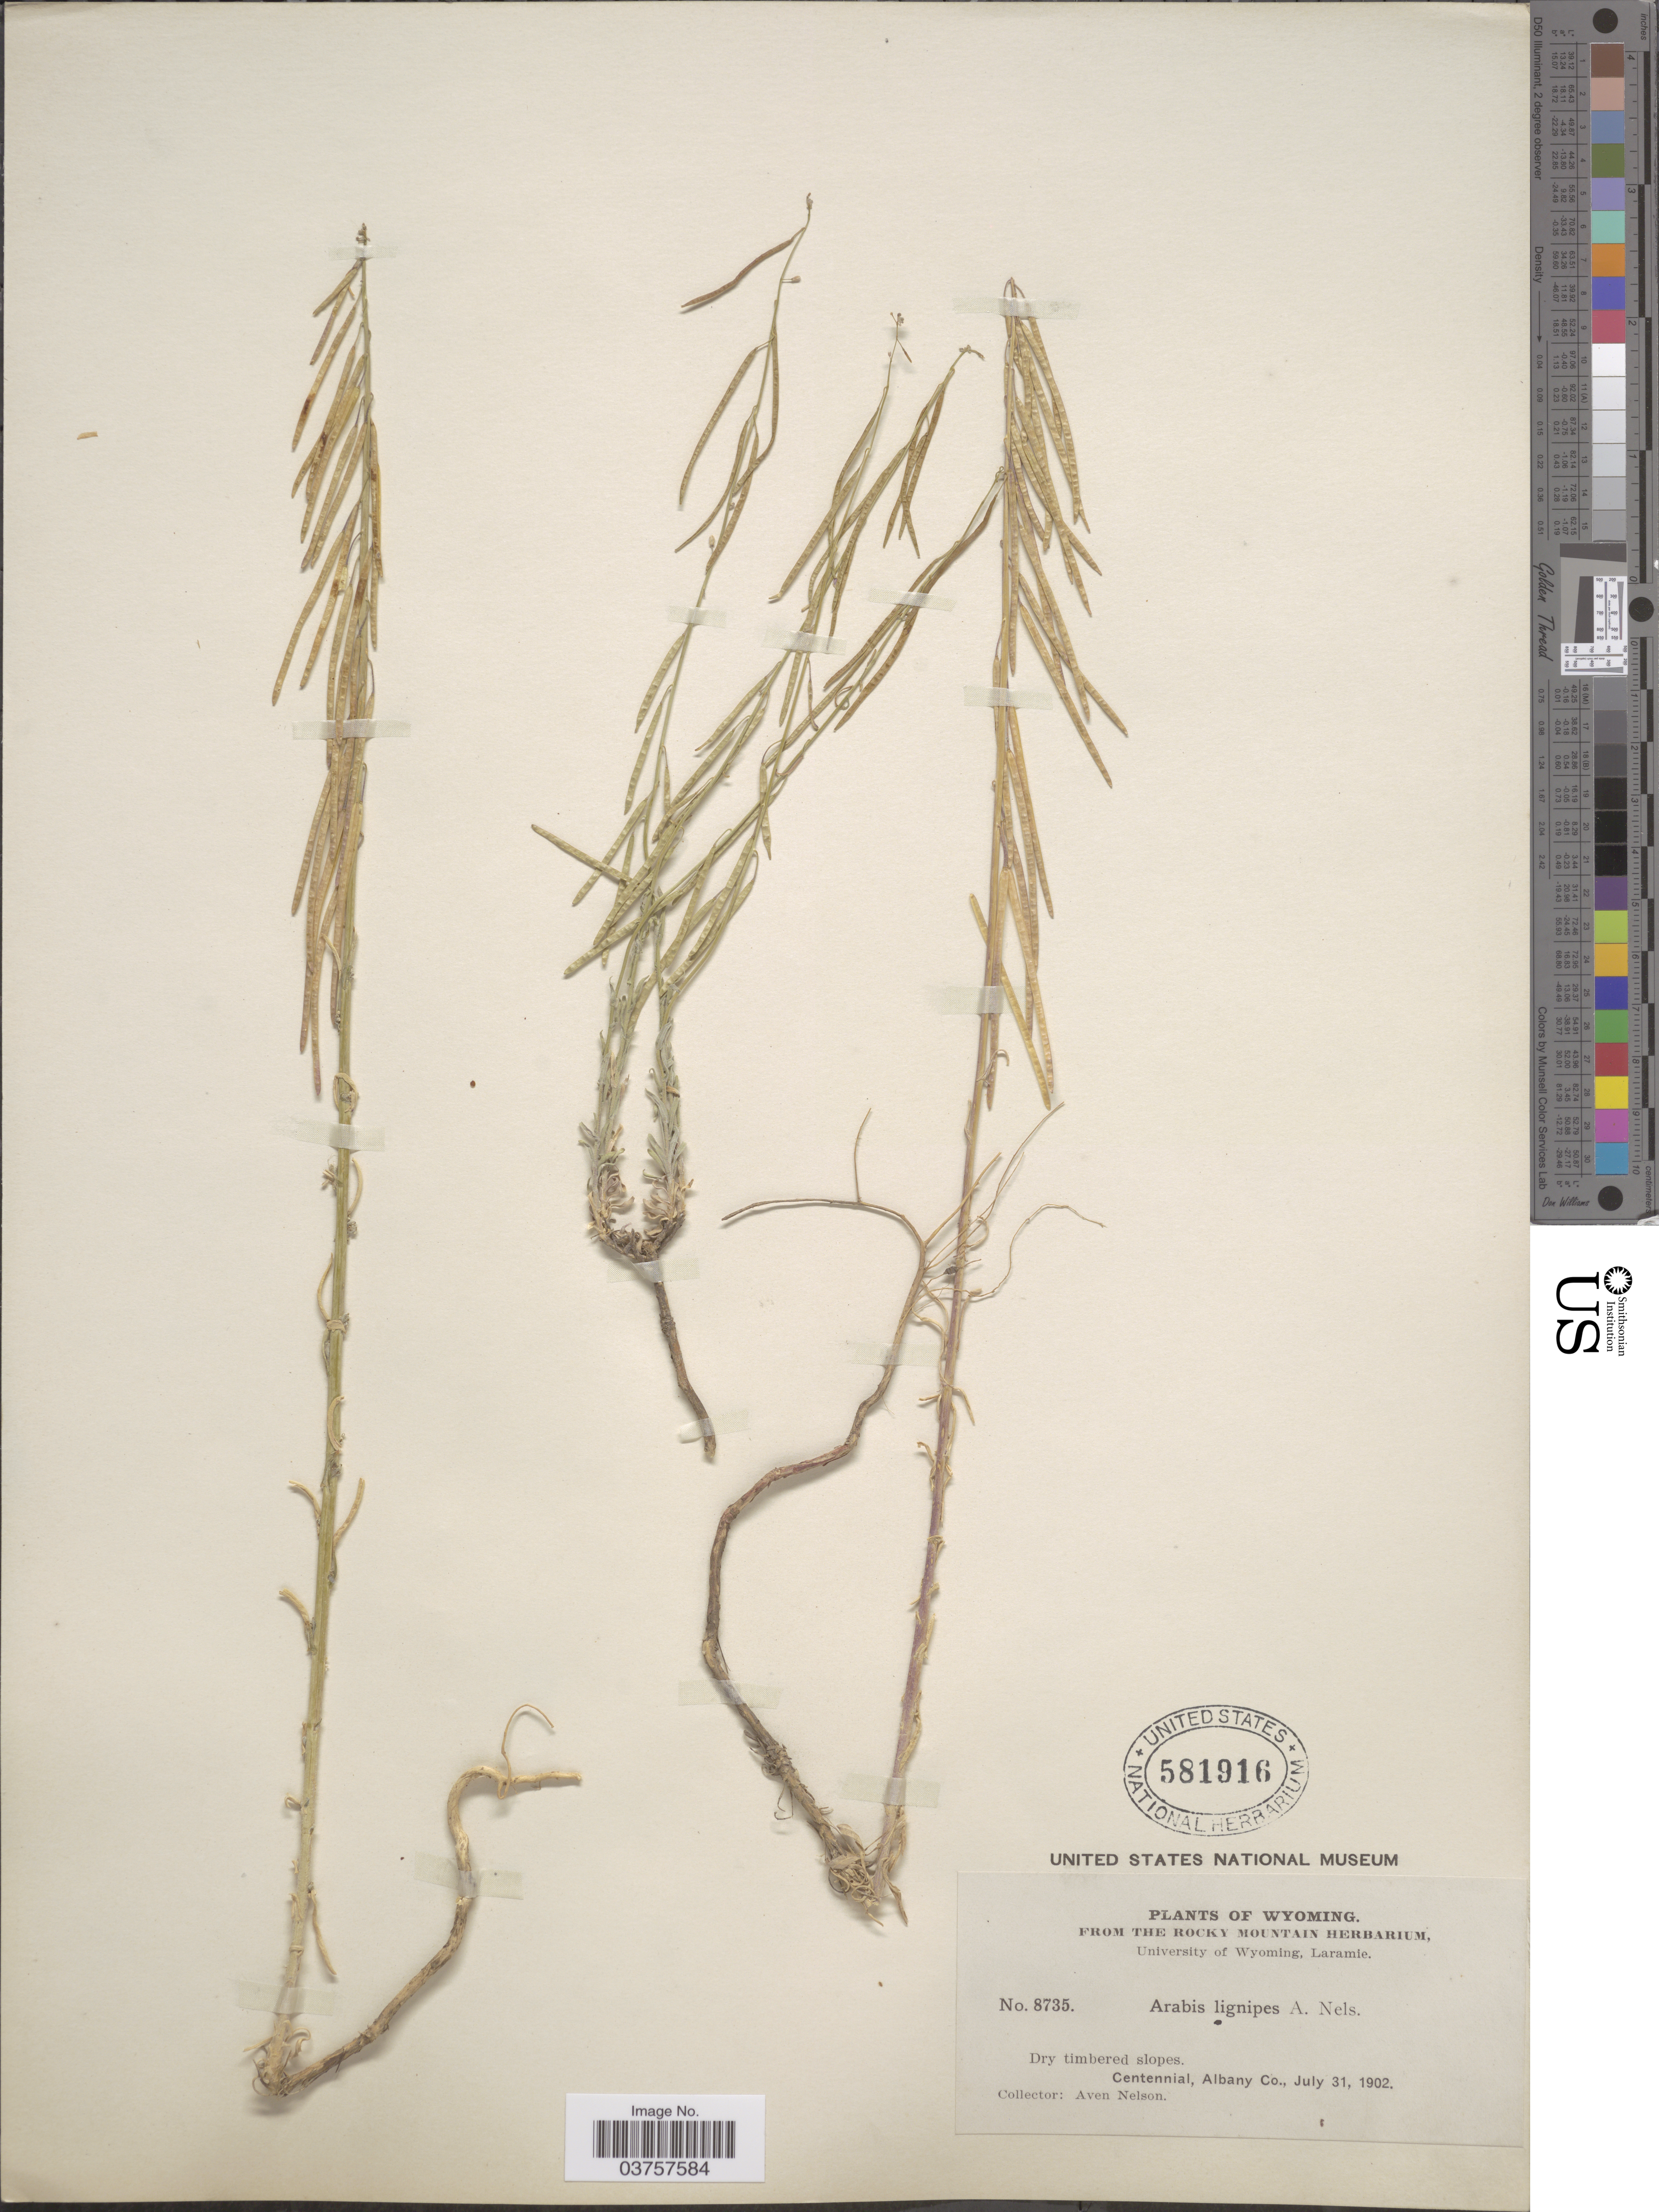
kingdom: Plantae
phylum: Tracheophyta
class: Magnoliopsida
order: Brassicales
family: Brassicaceae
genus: Arabis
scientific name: Arabis holboellii var. retrofracta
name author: Rydb.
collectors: A. Nelson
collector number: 8735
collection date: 1902-07-31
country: United States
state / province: Wyoming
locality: Centennial, Albany Co.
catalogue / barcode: US 581916